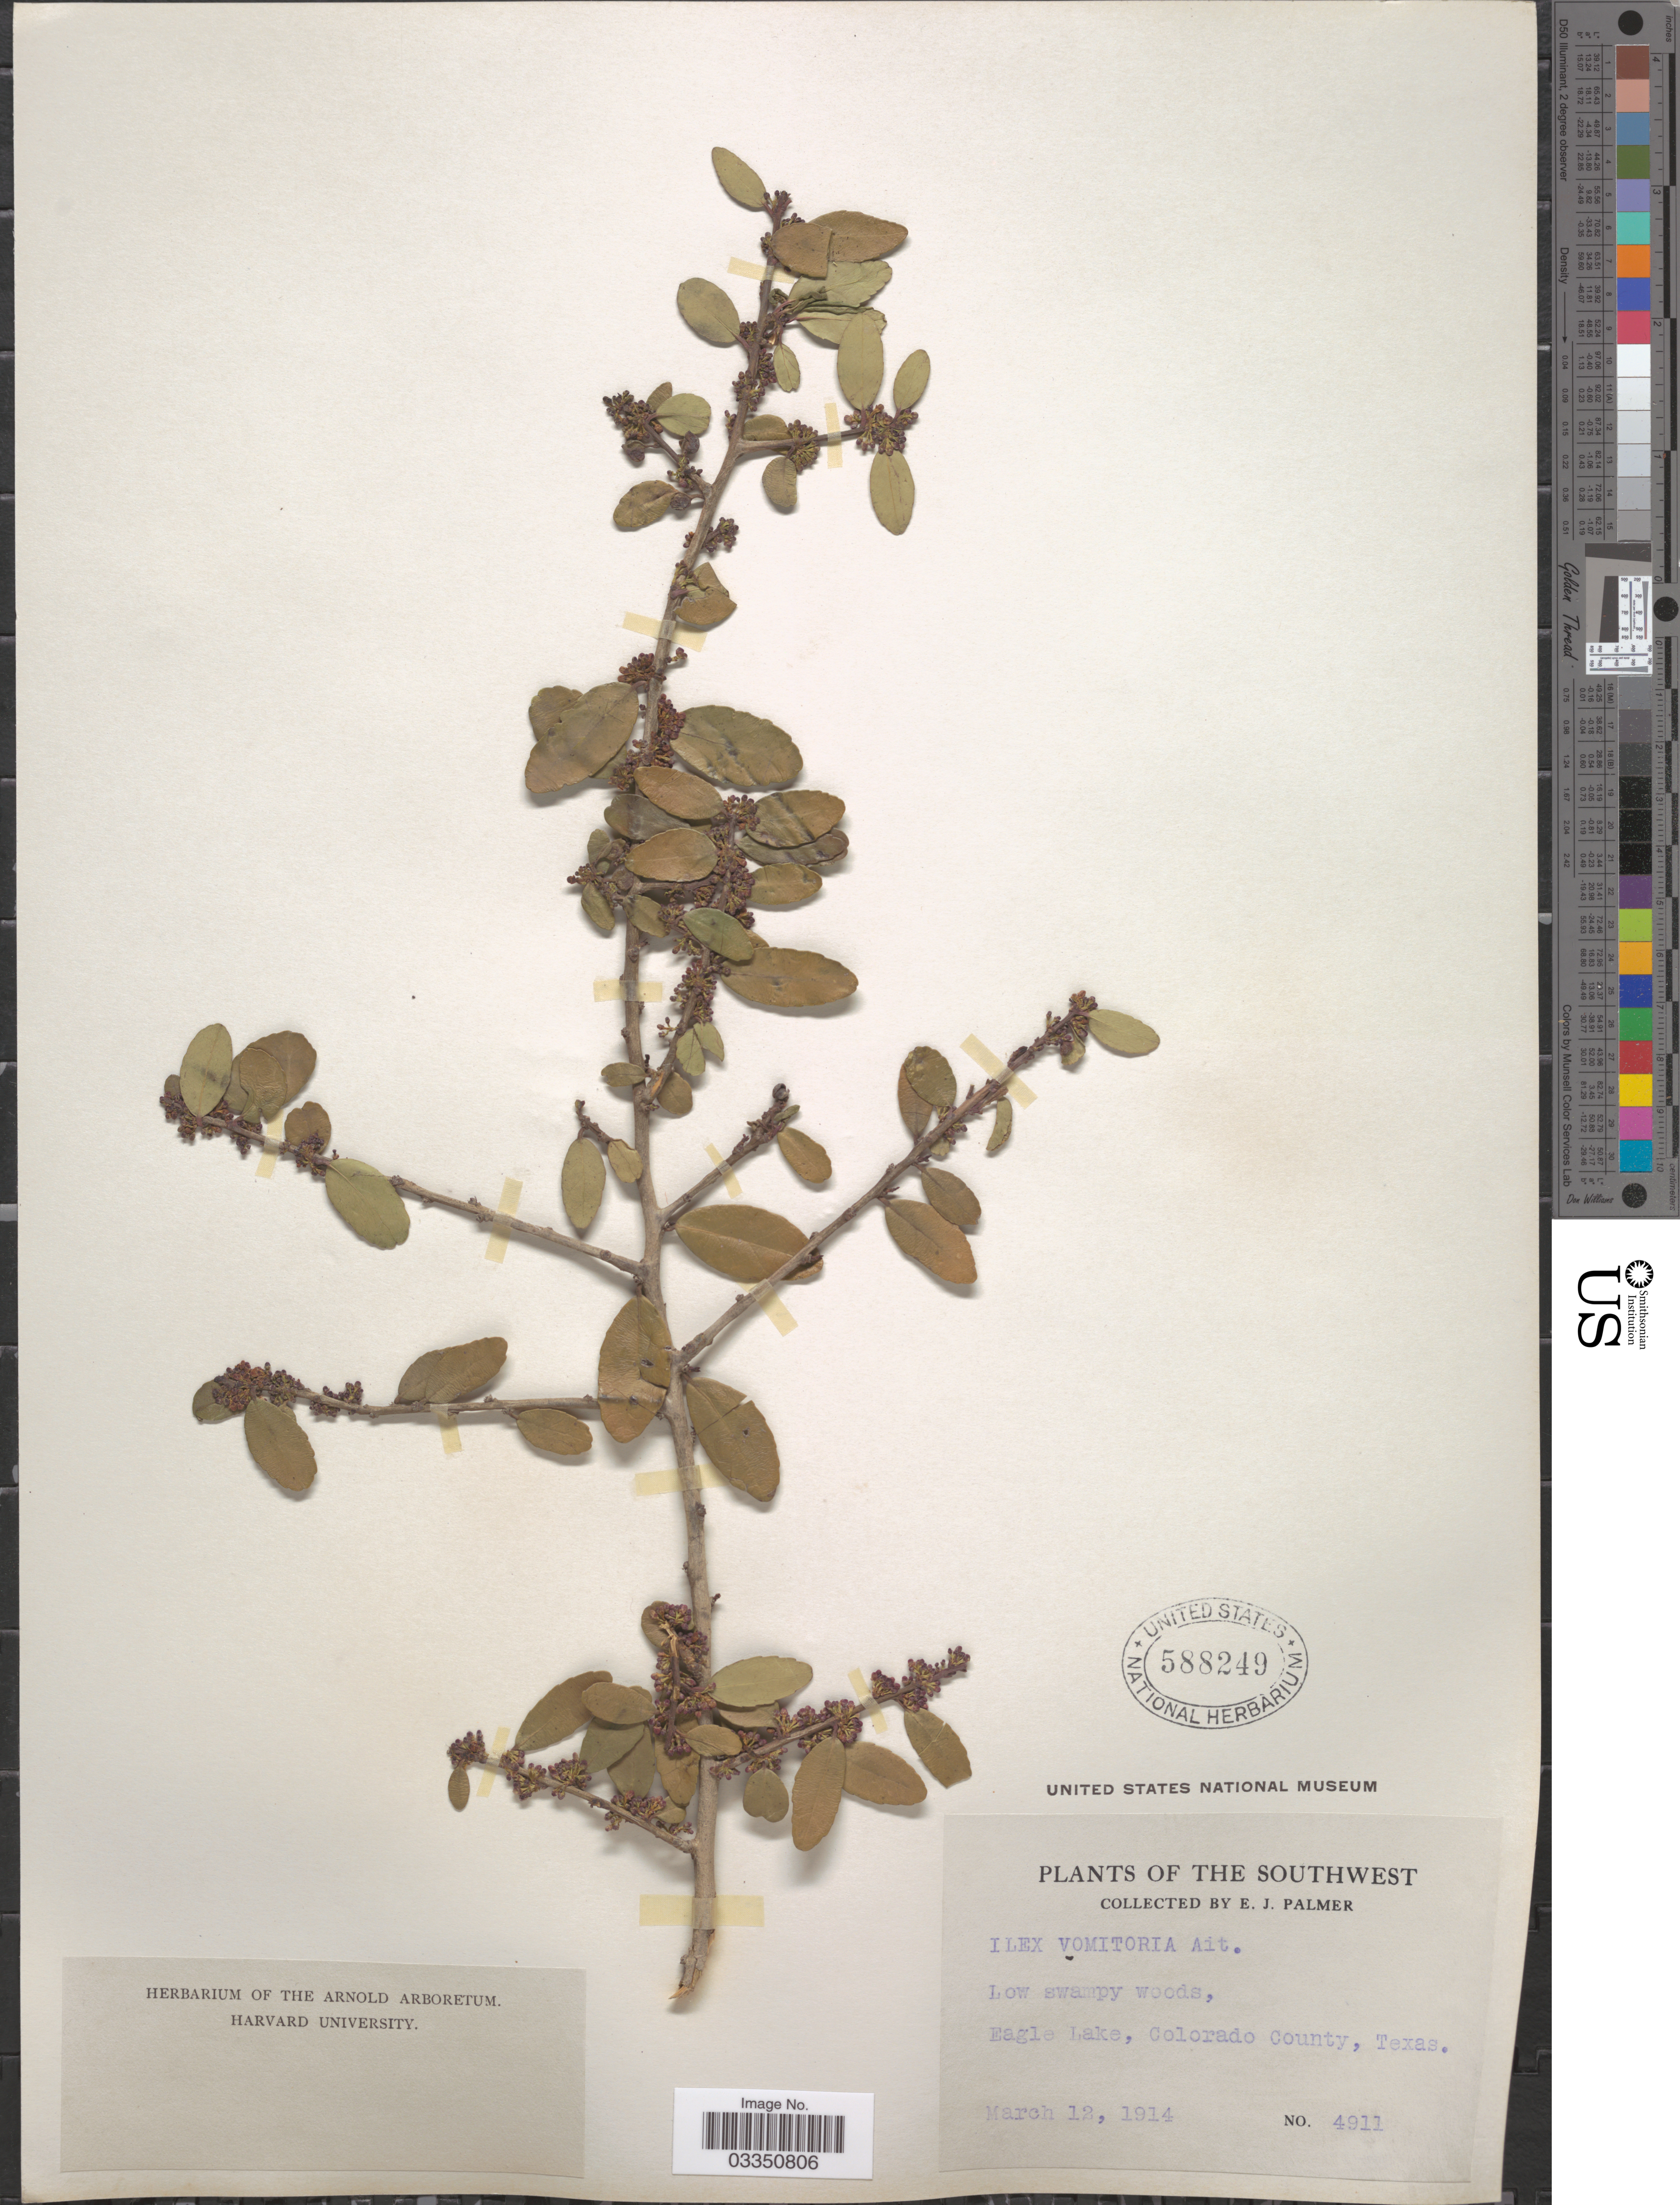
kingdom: Plantae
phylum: Tracheophyta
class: Magnoliopsida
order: Aquifoliales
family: Aquifoliaceae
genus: Ilex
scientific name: Ilex vomitoria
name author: Aiton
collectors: E. J. Palmer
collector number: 4911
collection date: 1914-03-12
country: United States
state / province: Texas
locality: The Southwest. Eagle Lake, Colorado County.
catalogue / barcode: US 588249